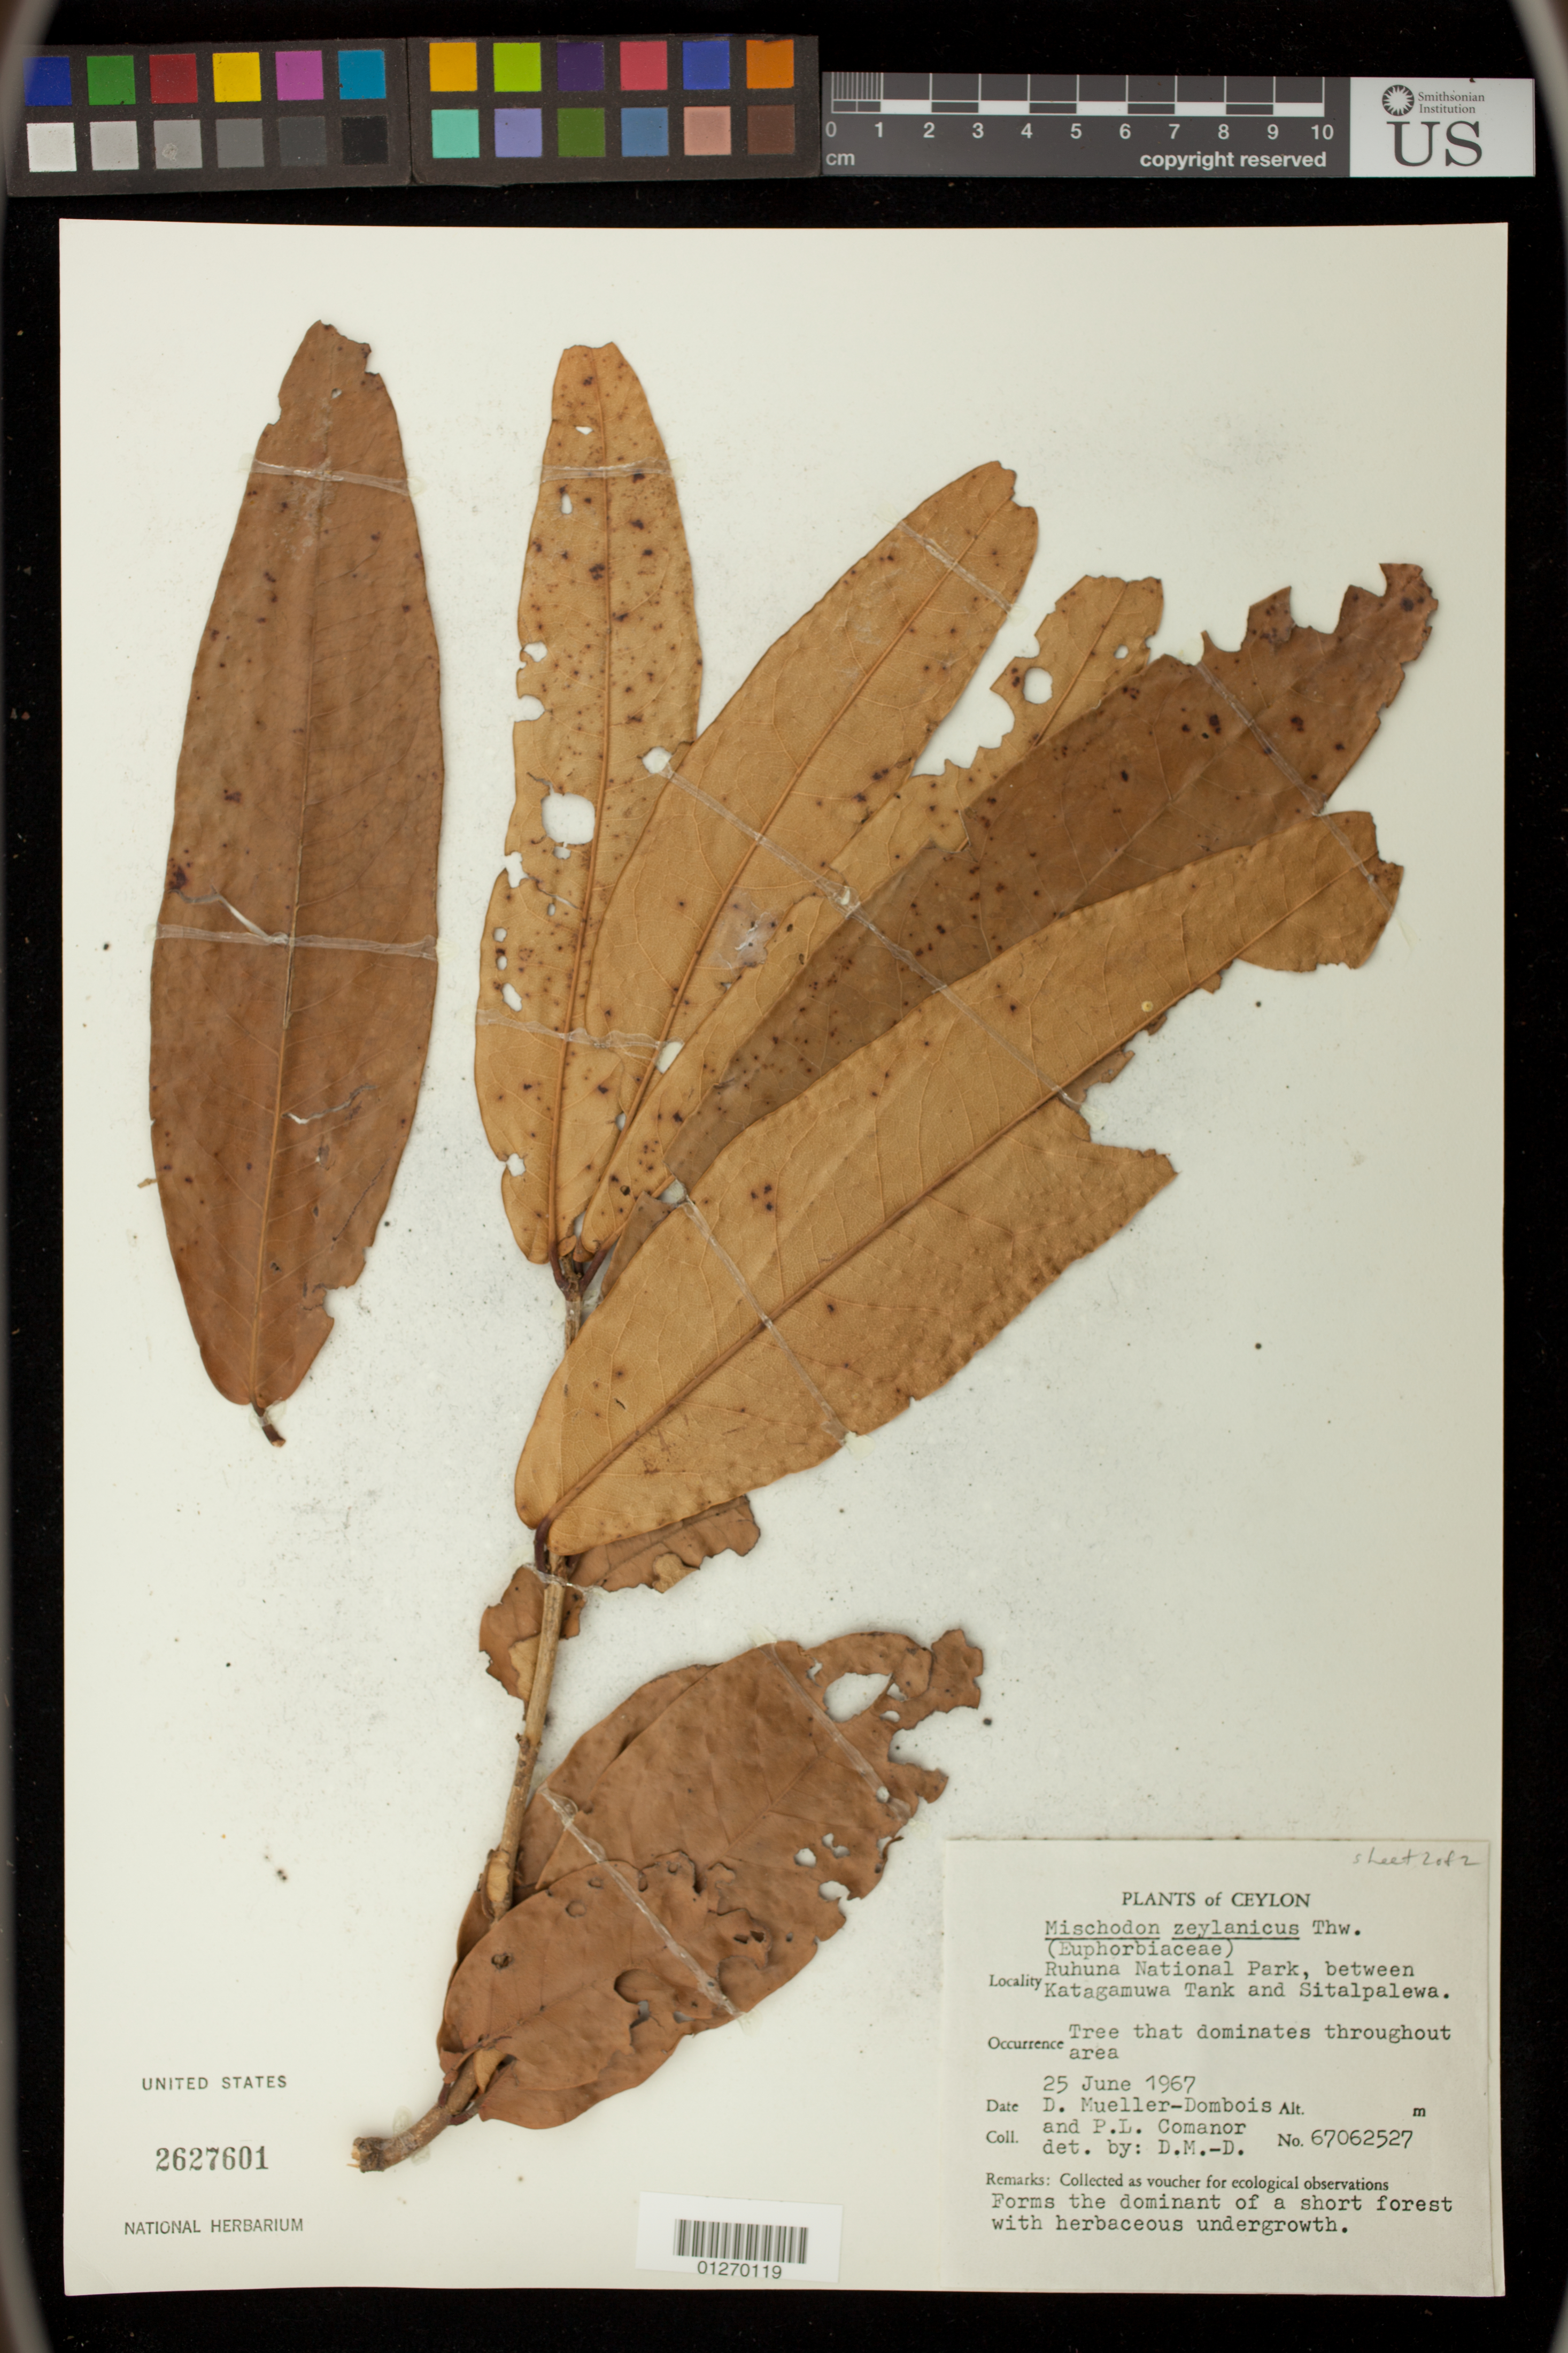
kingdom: Plantae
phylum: Tracheophyta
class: Magnoliopsida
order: Malpighiales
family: Picrodendraceae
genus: Mischodon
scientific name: Mischodon zeylanicus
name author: Thwaites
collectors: D. Mueller-Dombois & P. Comanor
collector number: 670622527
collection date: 1967-06-25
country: Sri Lanka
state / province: Southern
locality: Ruhuna National Park, between Katagamuwa Tank and Sitalpalewa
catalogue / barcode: US 2627601